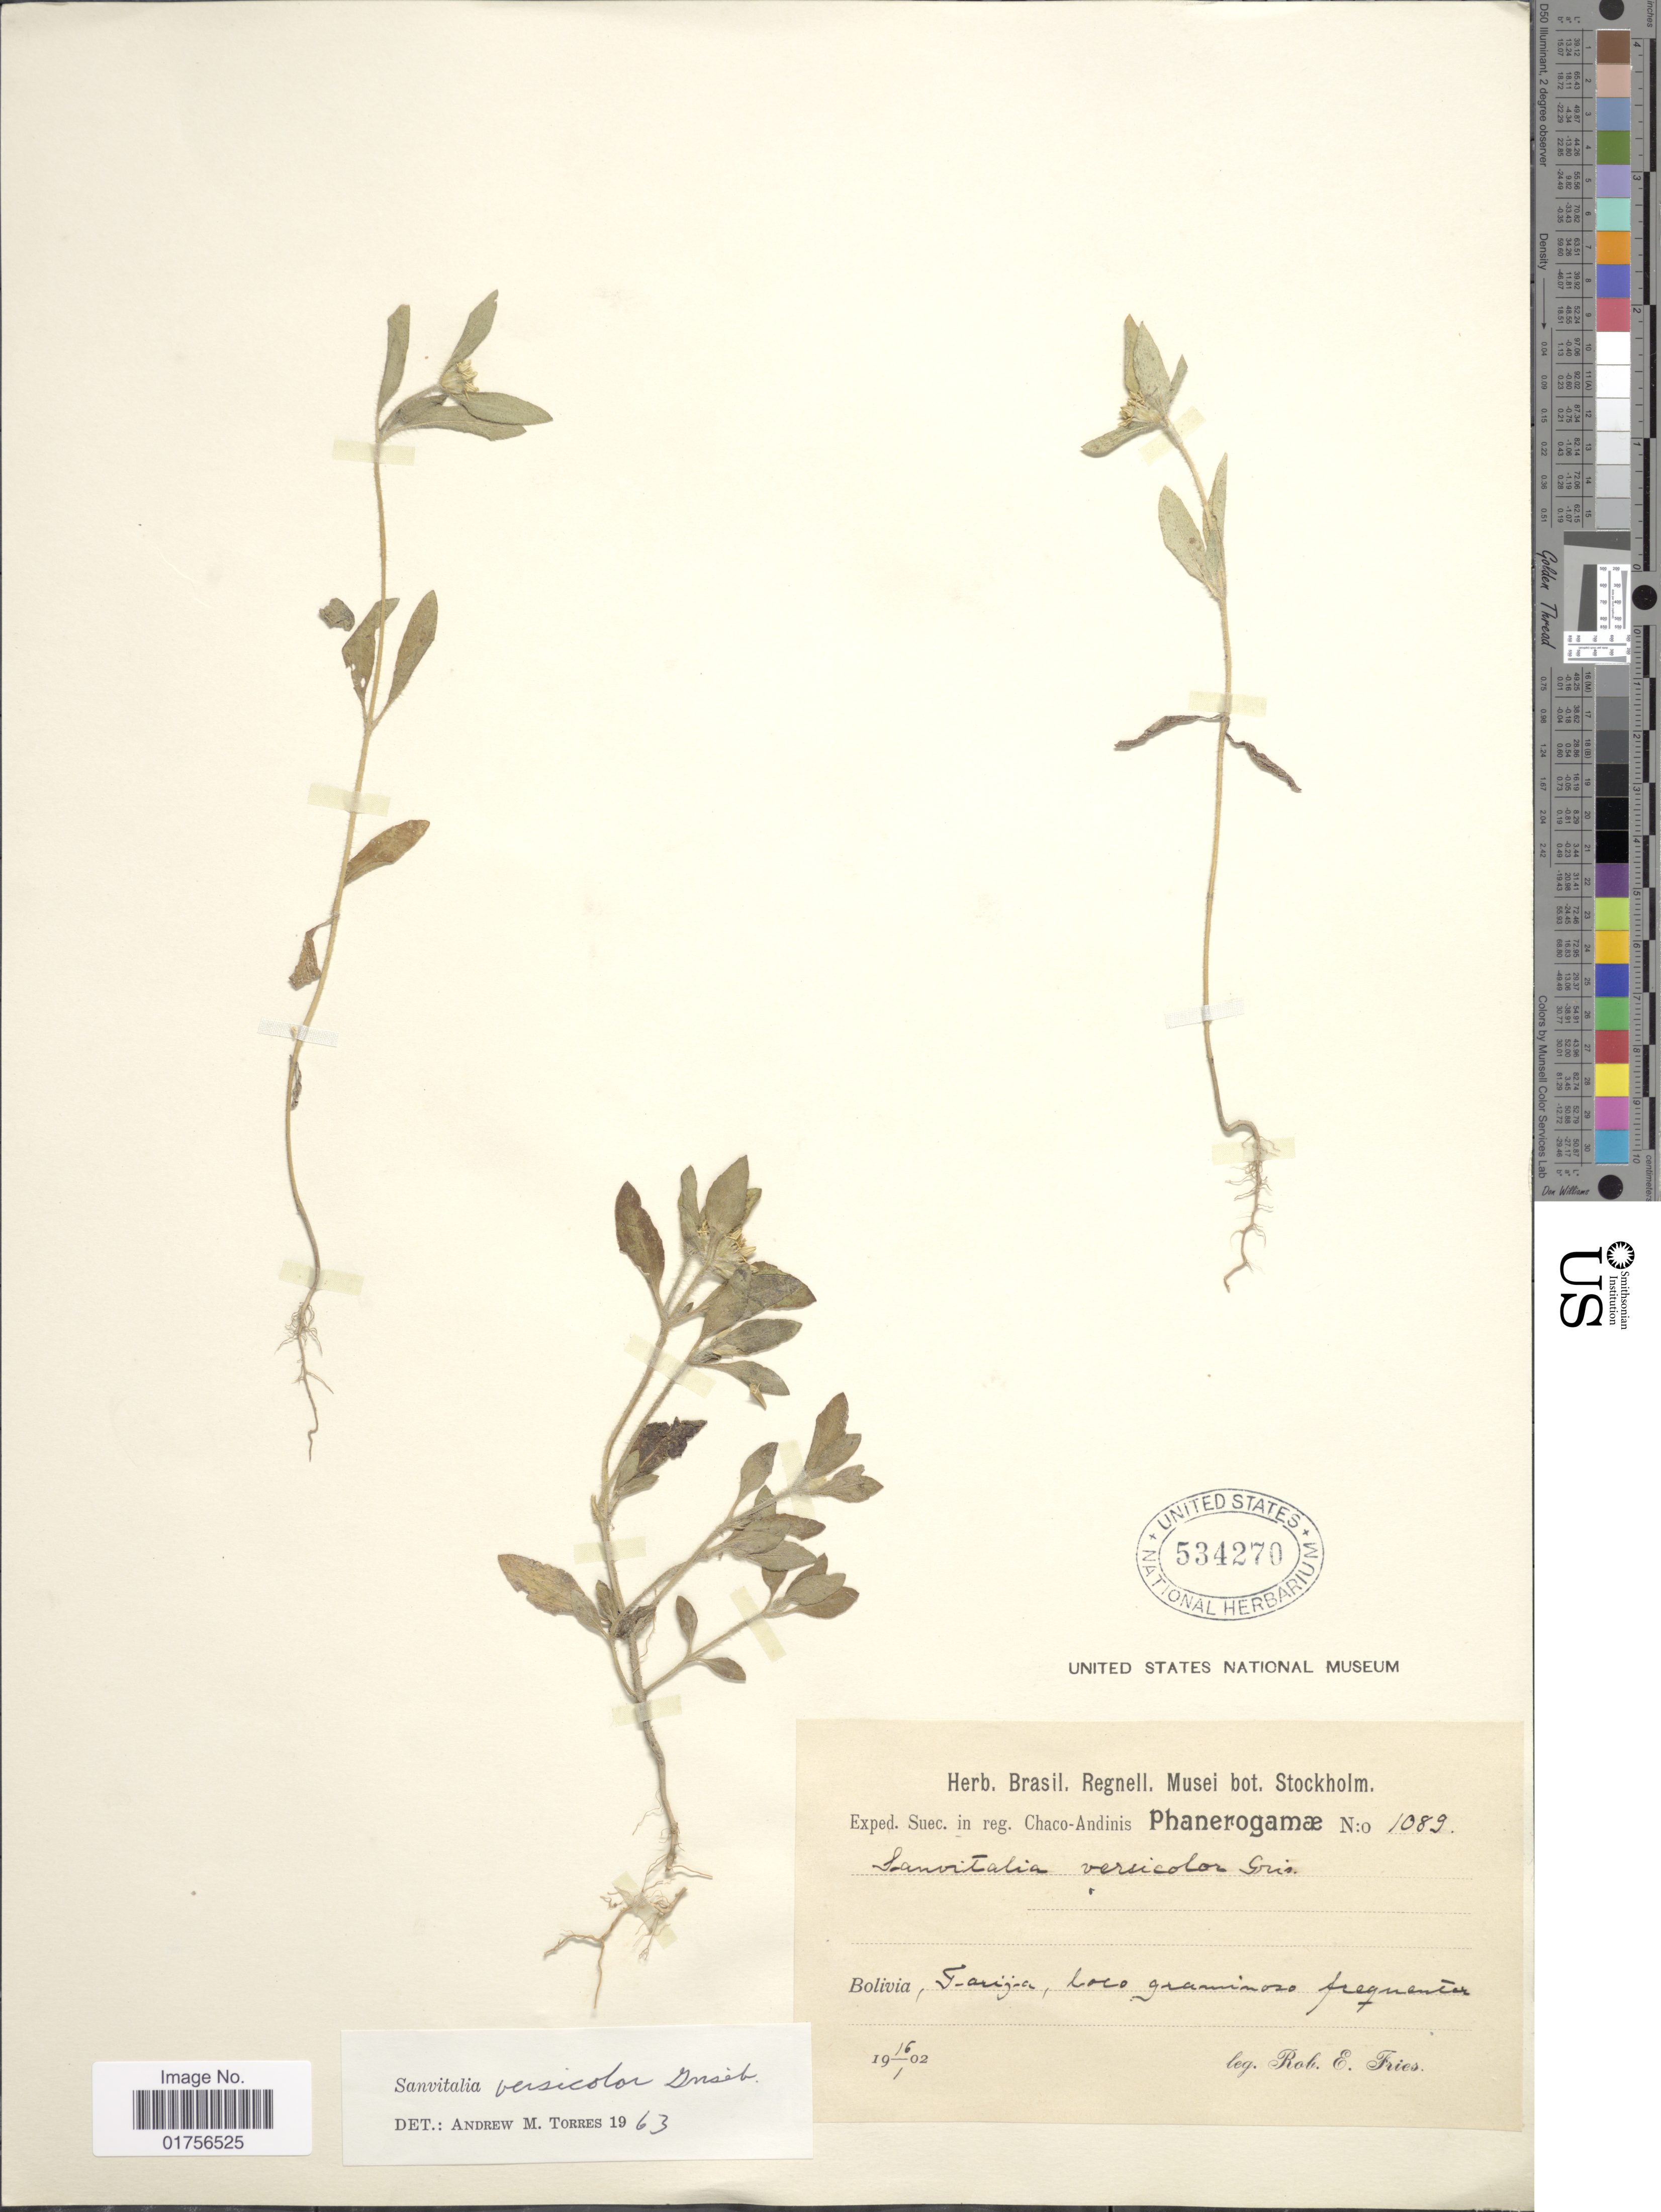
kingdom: Plantae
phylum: Tracheophyta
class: Magnoliopsida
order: Asterales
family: Asteraceae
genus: Sanvitalia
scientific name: Sanvitalia versicolor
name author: Griseb.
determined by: Skibicki, Samuel V.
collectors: R. E. Fries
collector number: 1089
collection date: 1902-01-16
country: Bolivia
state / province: Tarija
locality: Tarija, loco graminoso frequenter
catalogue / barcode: US 534270